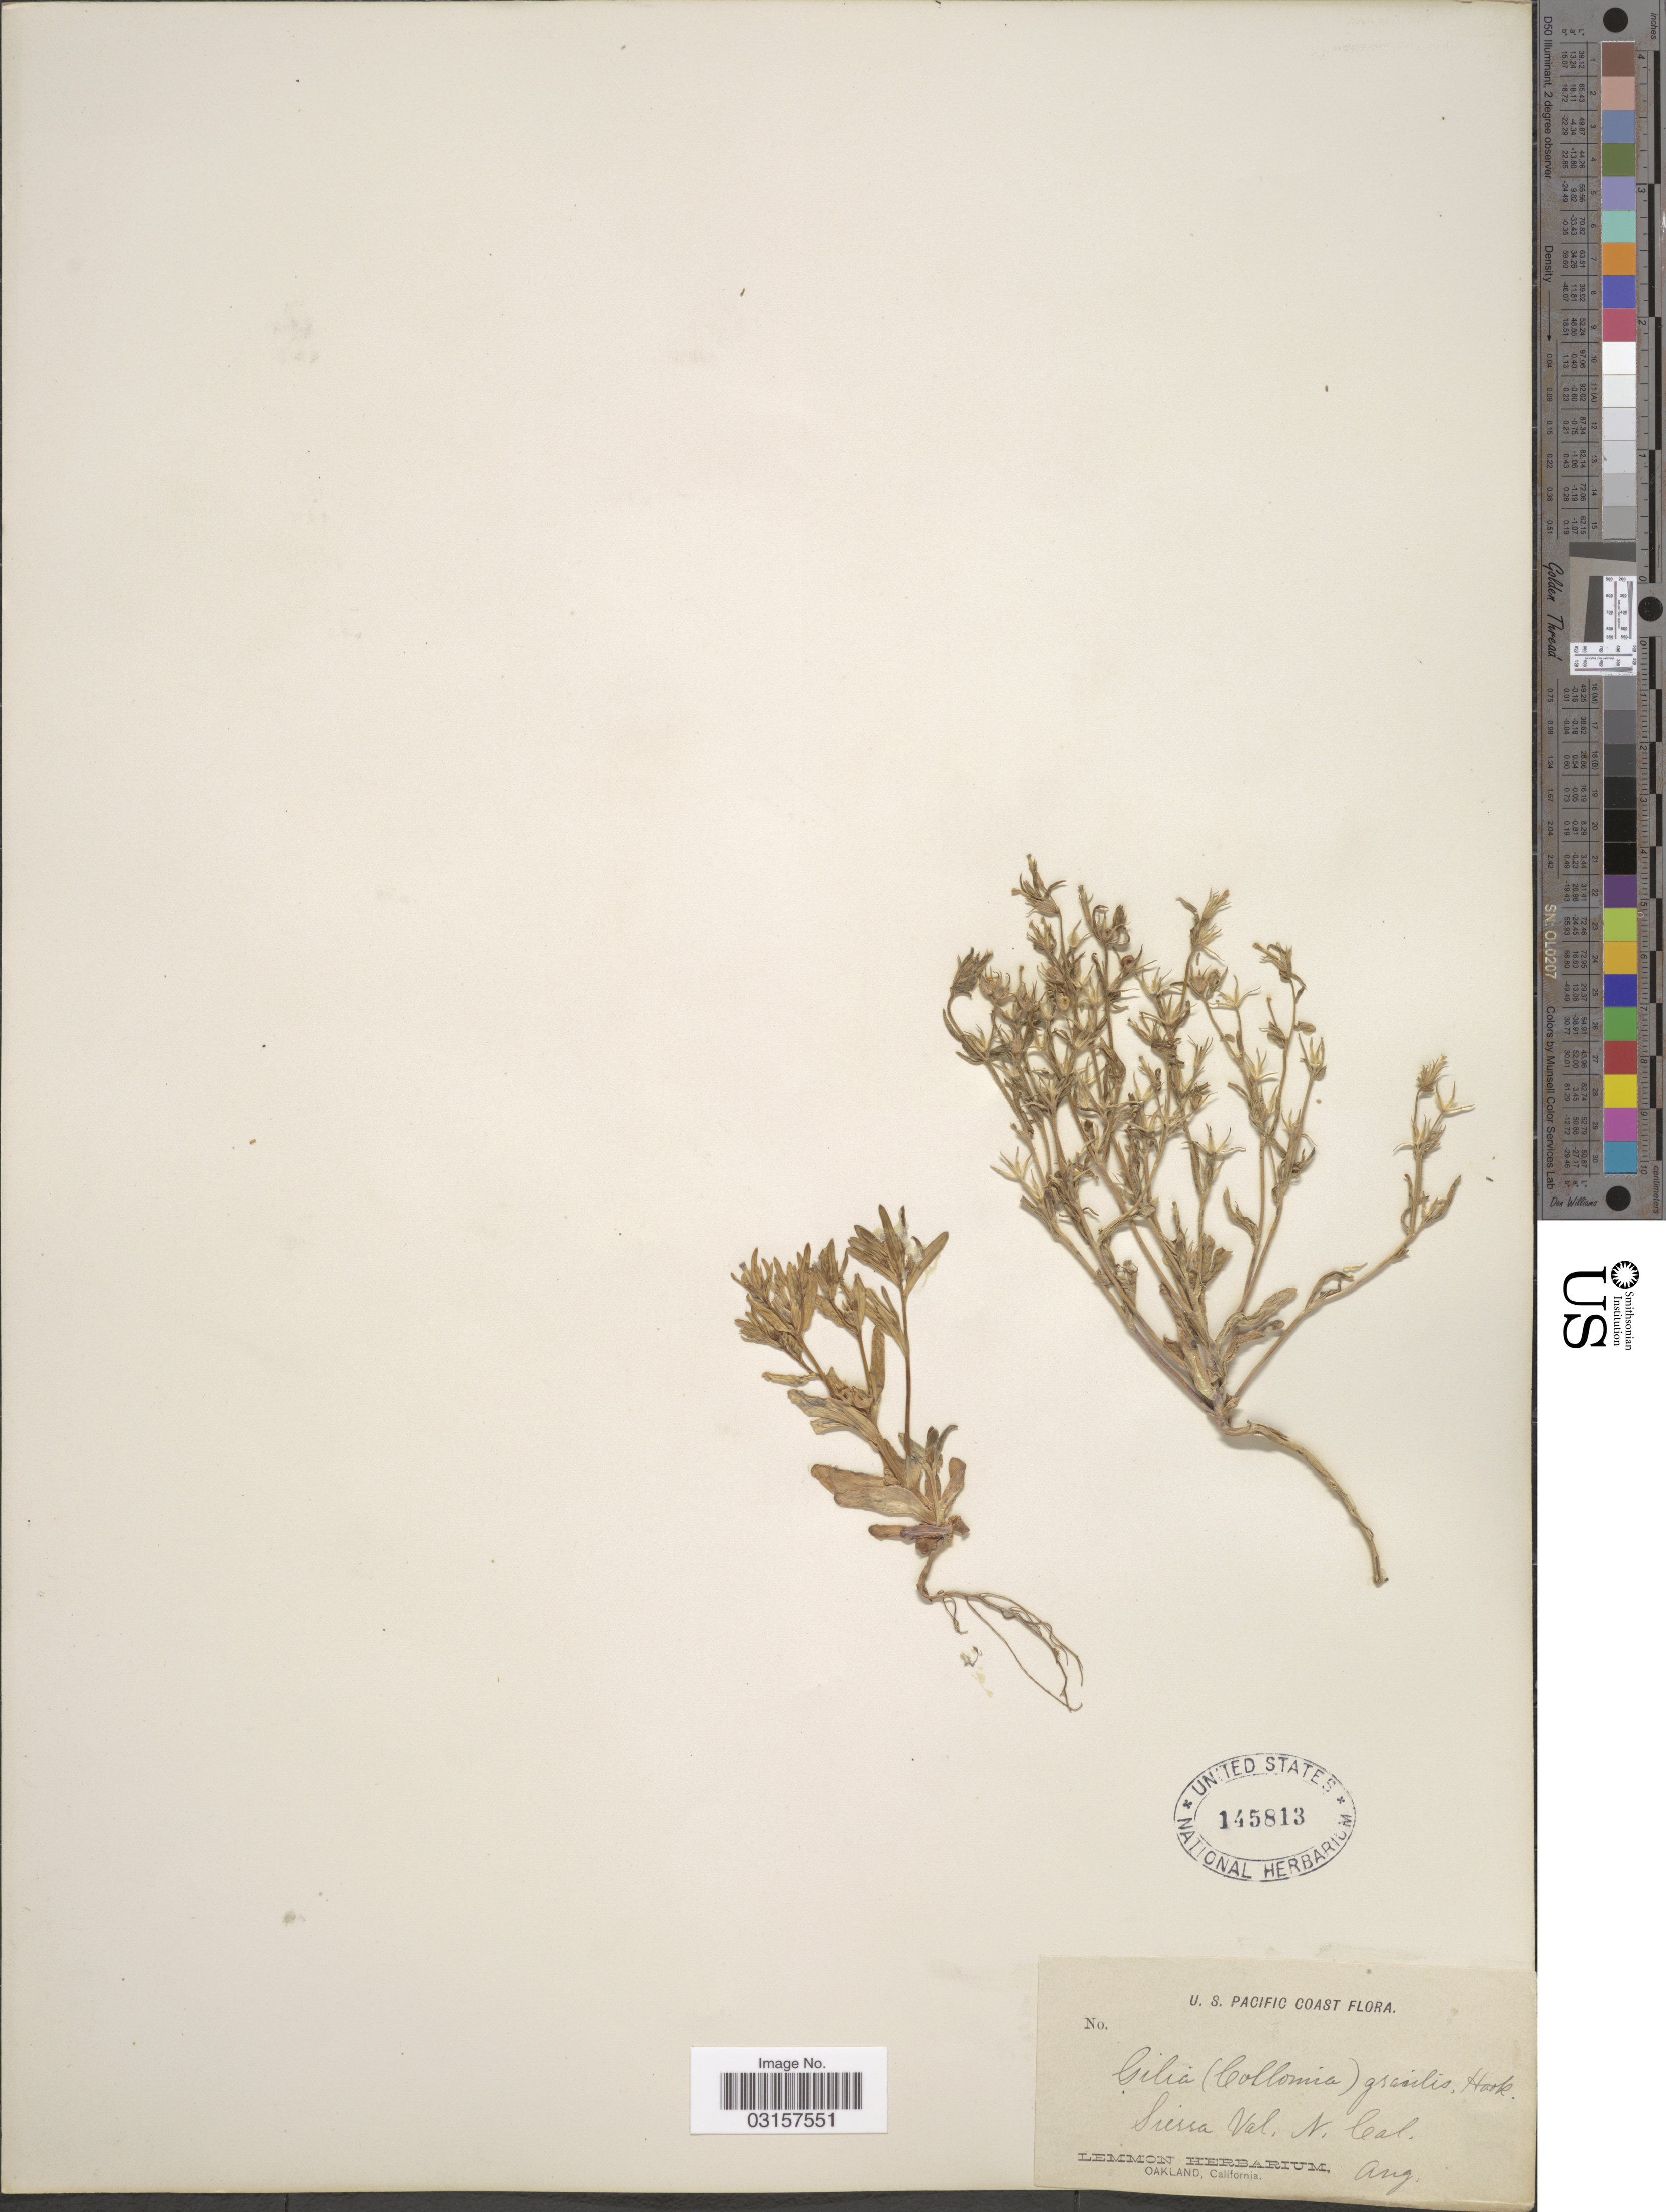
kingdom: Plantae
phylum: Tracheophyta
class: Magnoliopsida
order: Ericales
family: Polemoniaceae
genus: Microsteris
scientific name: Microsteris gracilis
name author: (Hook.) Greene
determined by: (US) Smithsonian Institution - National Museum of Natural History - Department of Botany (UNITED STATES)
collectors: ex herb. Lemmon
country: United States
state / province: California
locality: U.S. Pacific Coast, Sierra Val, N. Cal.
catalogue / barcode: US 145813